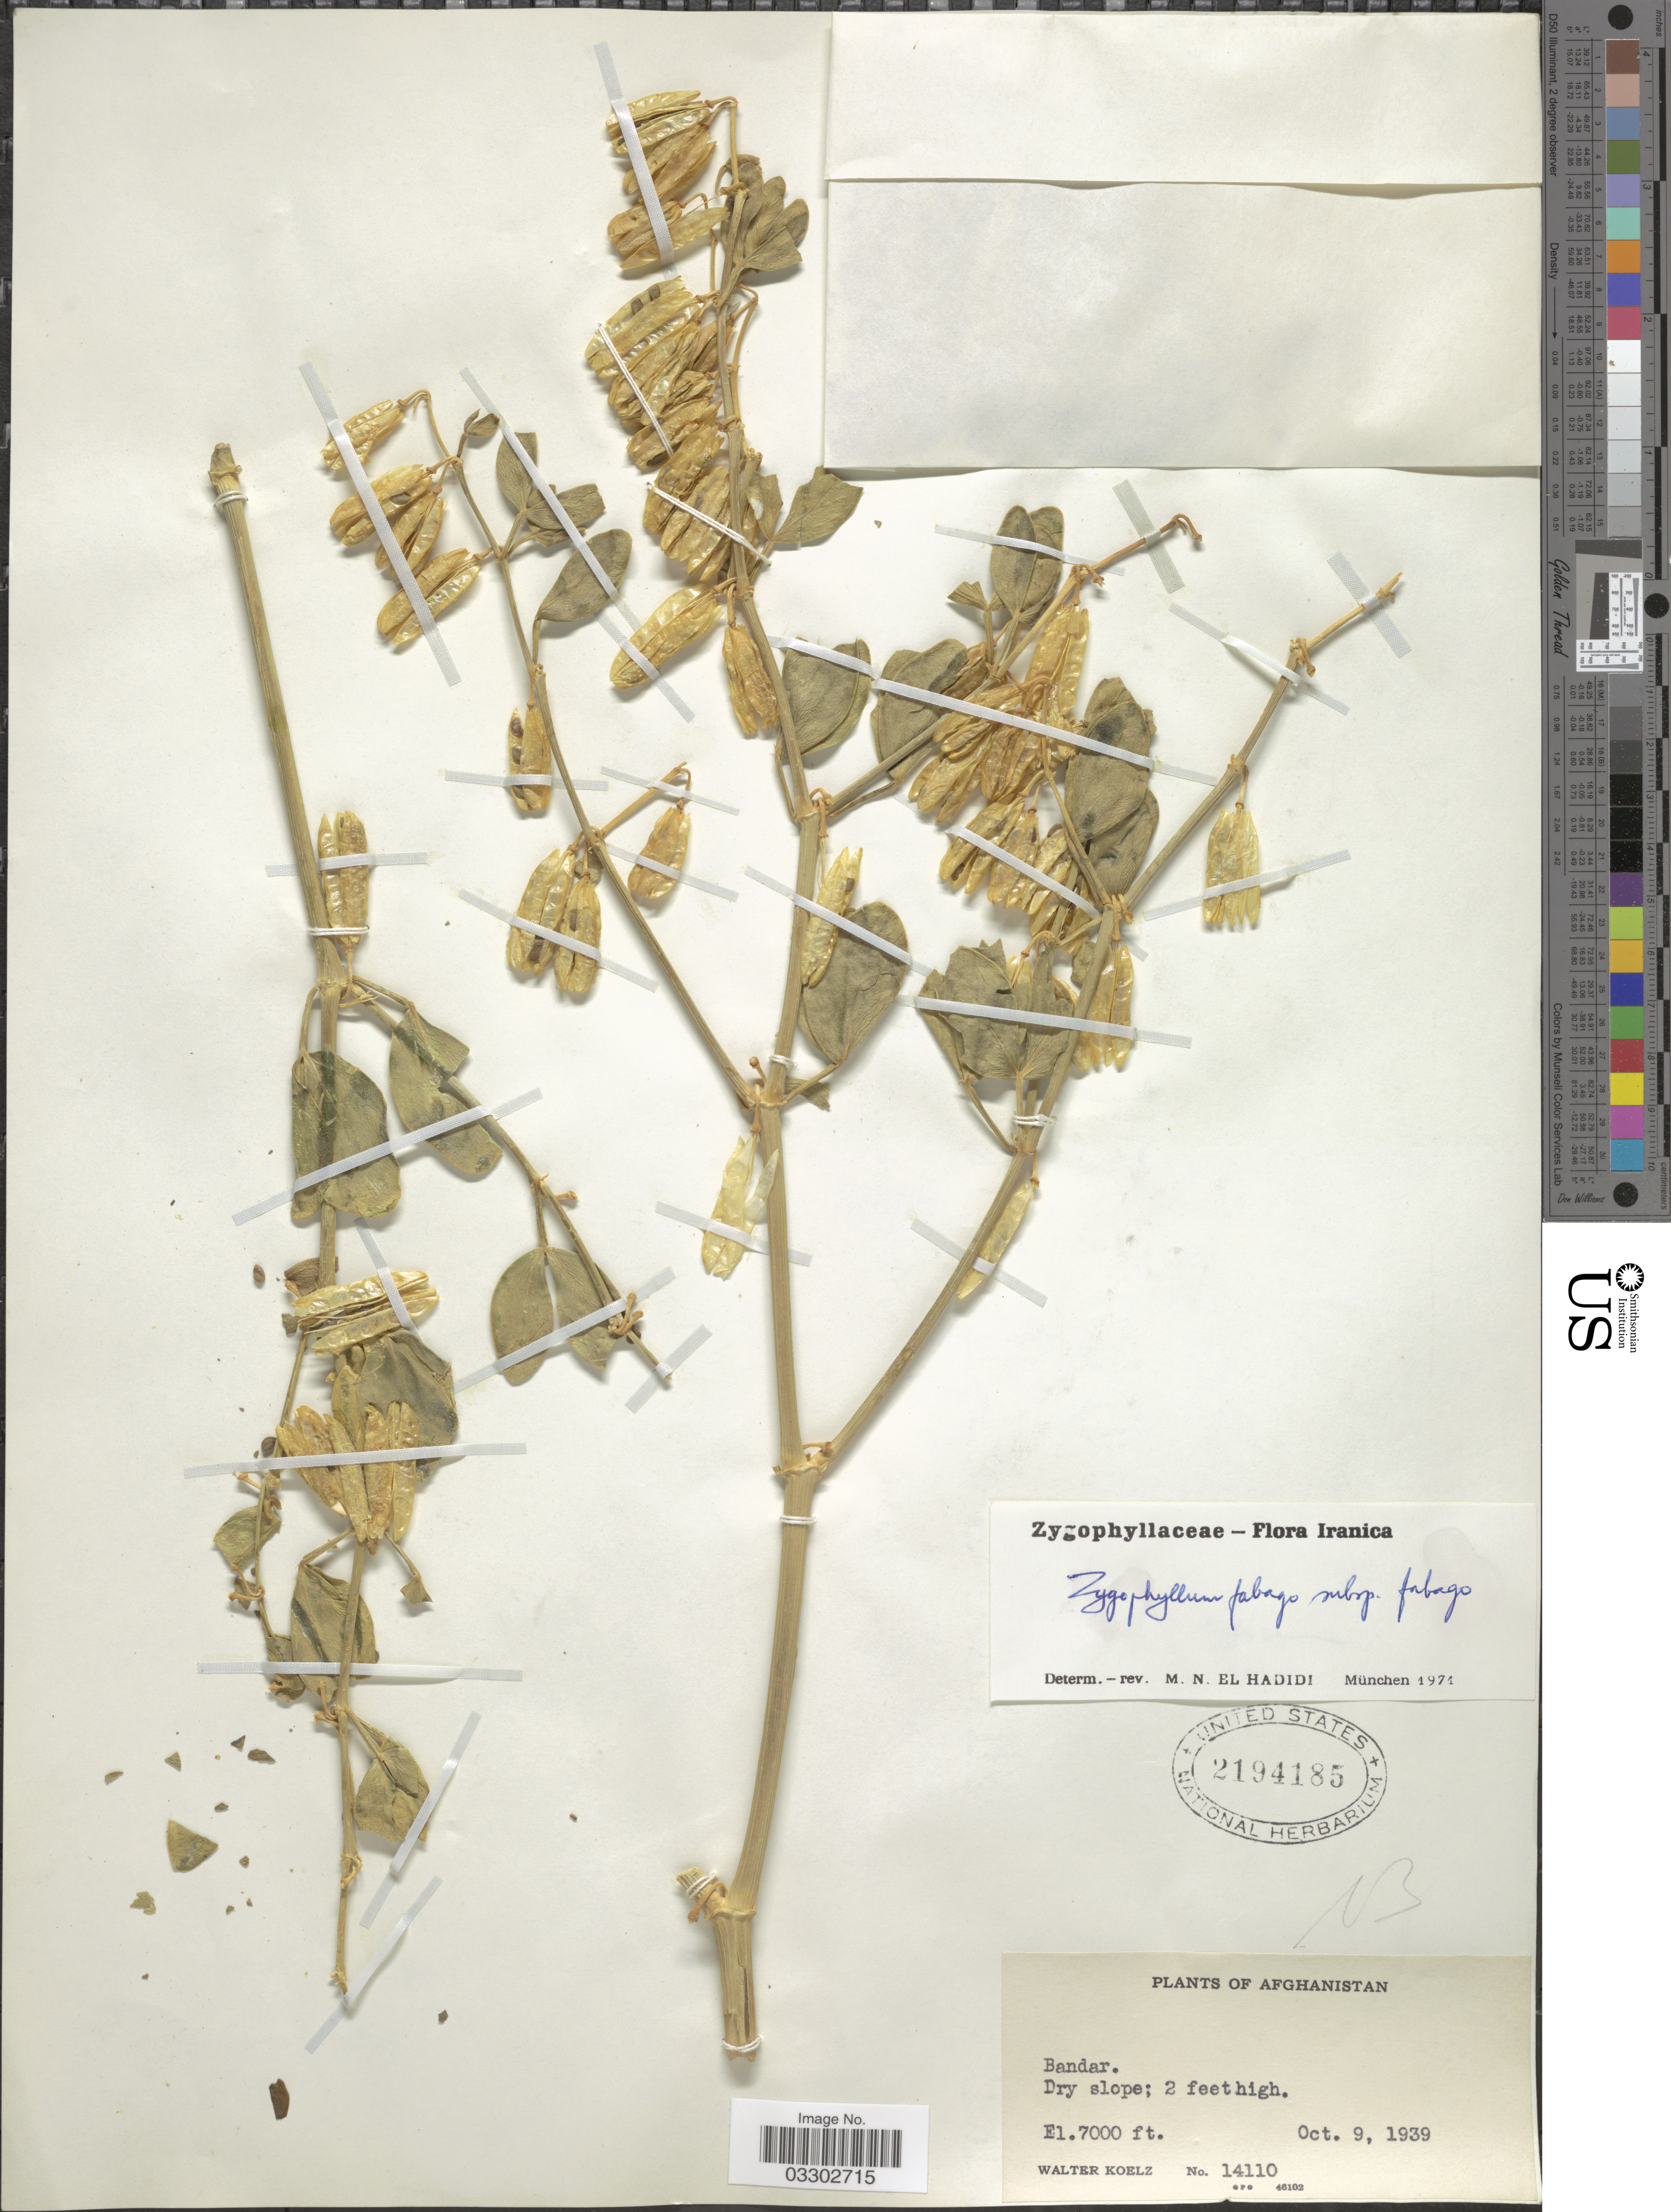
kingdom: Plantae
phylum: Tracheophyta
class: Magnoliopsida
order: Zygophyllales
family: Zygophyllaceae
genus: Zygophyllum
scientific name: Zygophyllum fabago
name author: L.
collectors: W. N. Koelz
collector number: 14110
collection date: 1939-10-09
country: Afghanistan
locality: Bandar.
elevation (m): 2134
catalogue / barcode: US 2194185